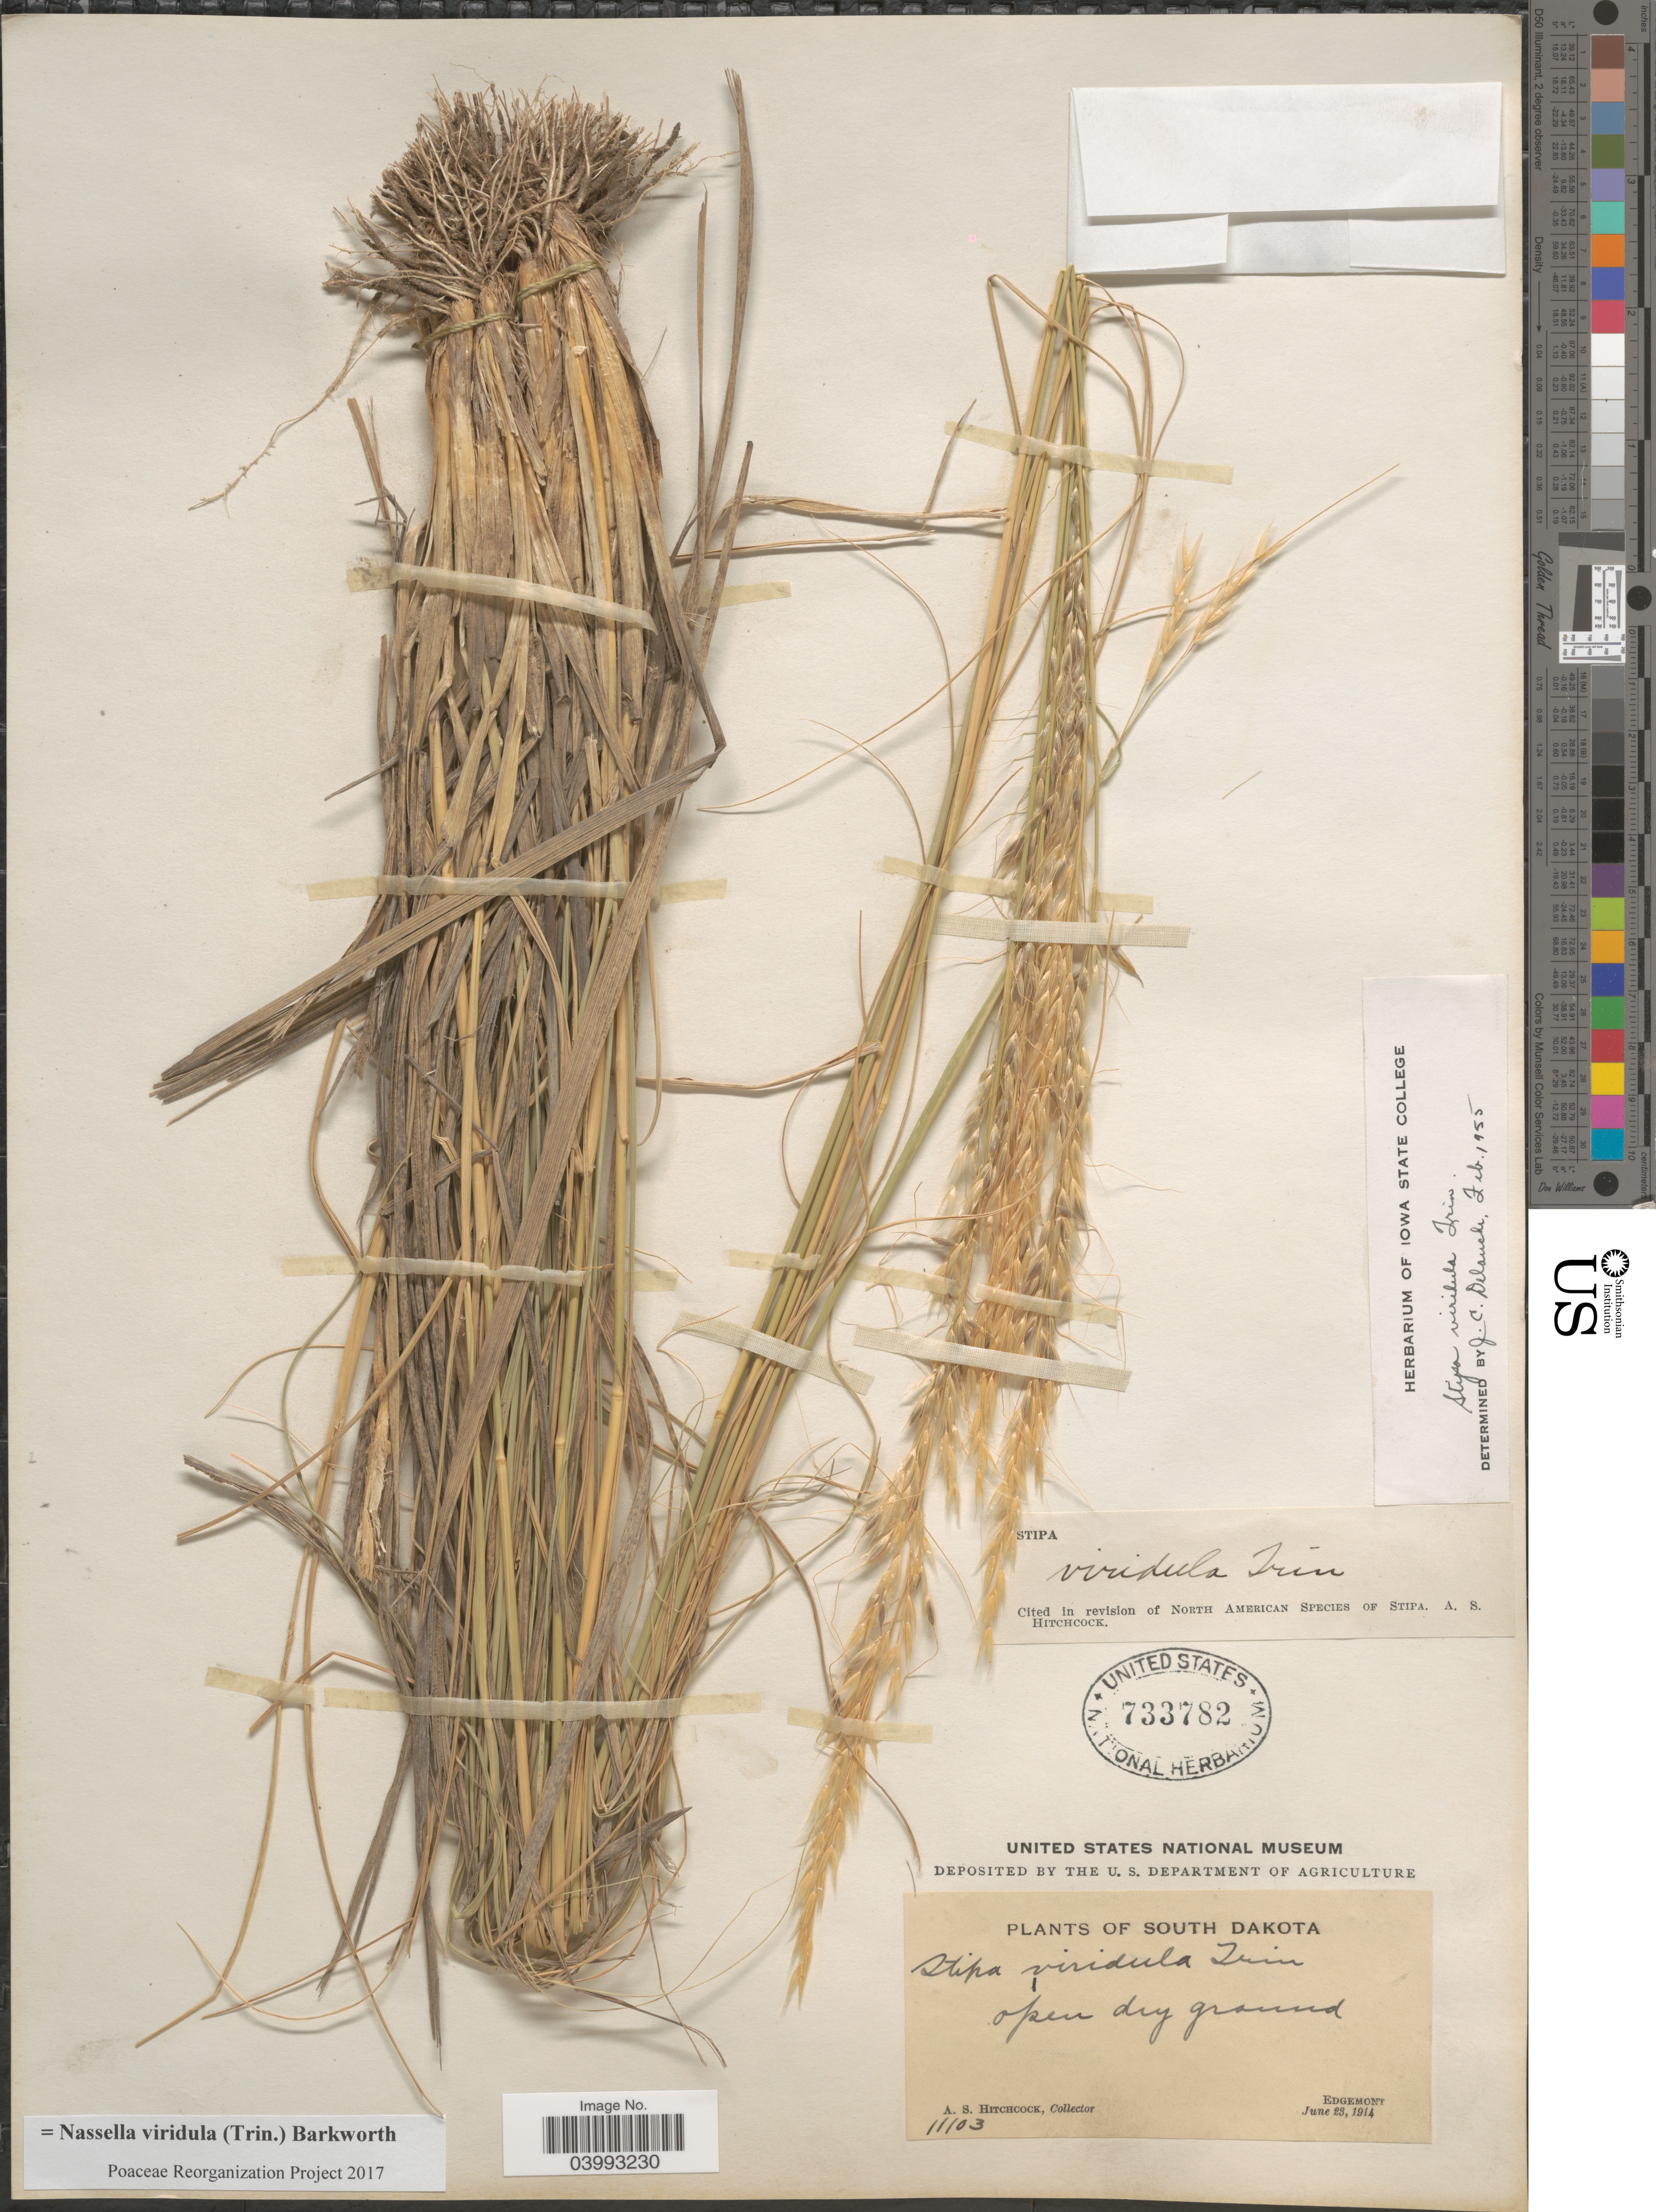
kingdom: Plantae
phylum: Tracheophyta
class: Liliopsida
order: Poales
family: Poaceae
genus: Nassella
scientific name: Nassella viridula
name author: (Trin.) Barkworth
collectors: A. S. Hitchcock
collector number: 11103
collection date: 1914-06-23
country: United States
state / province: South Dakota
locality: Edgemont.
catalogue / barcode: US 733782